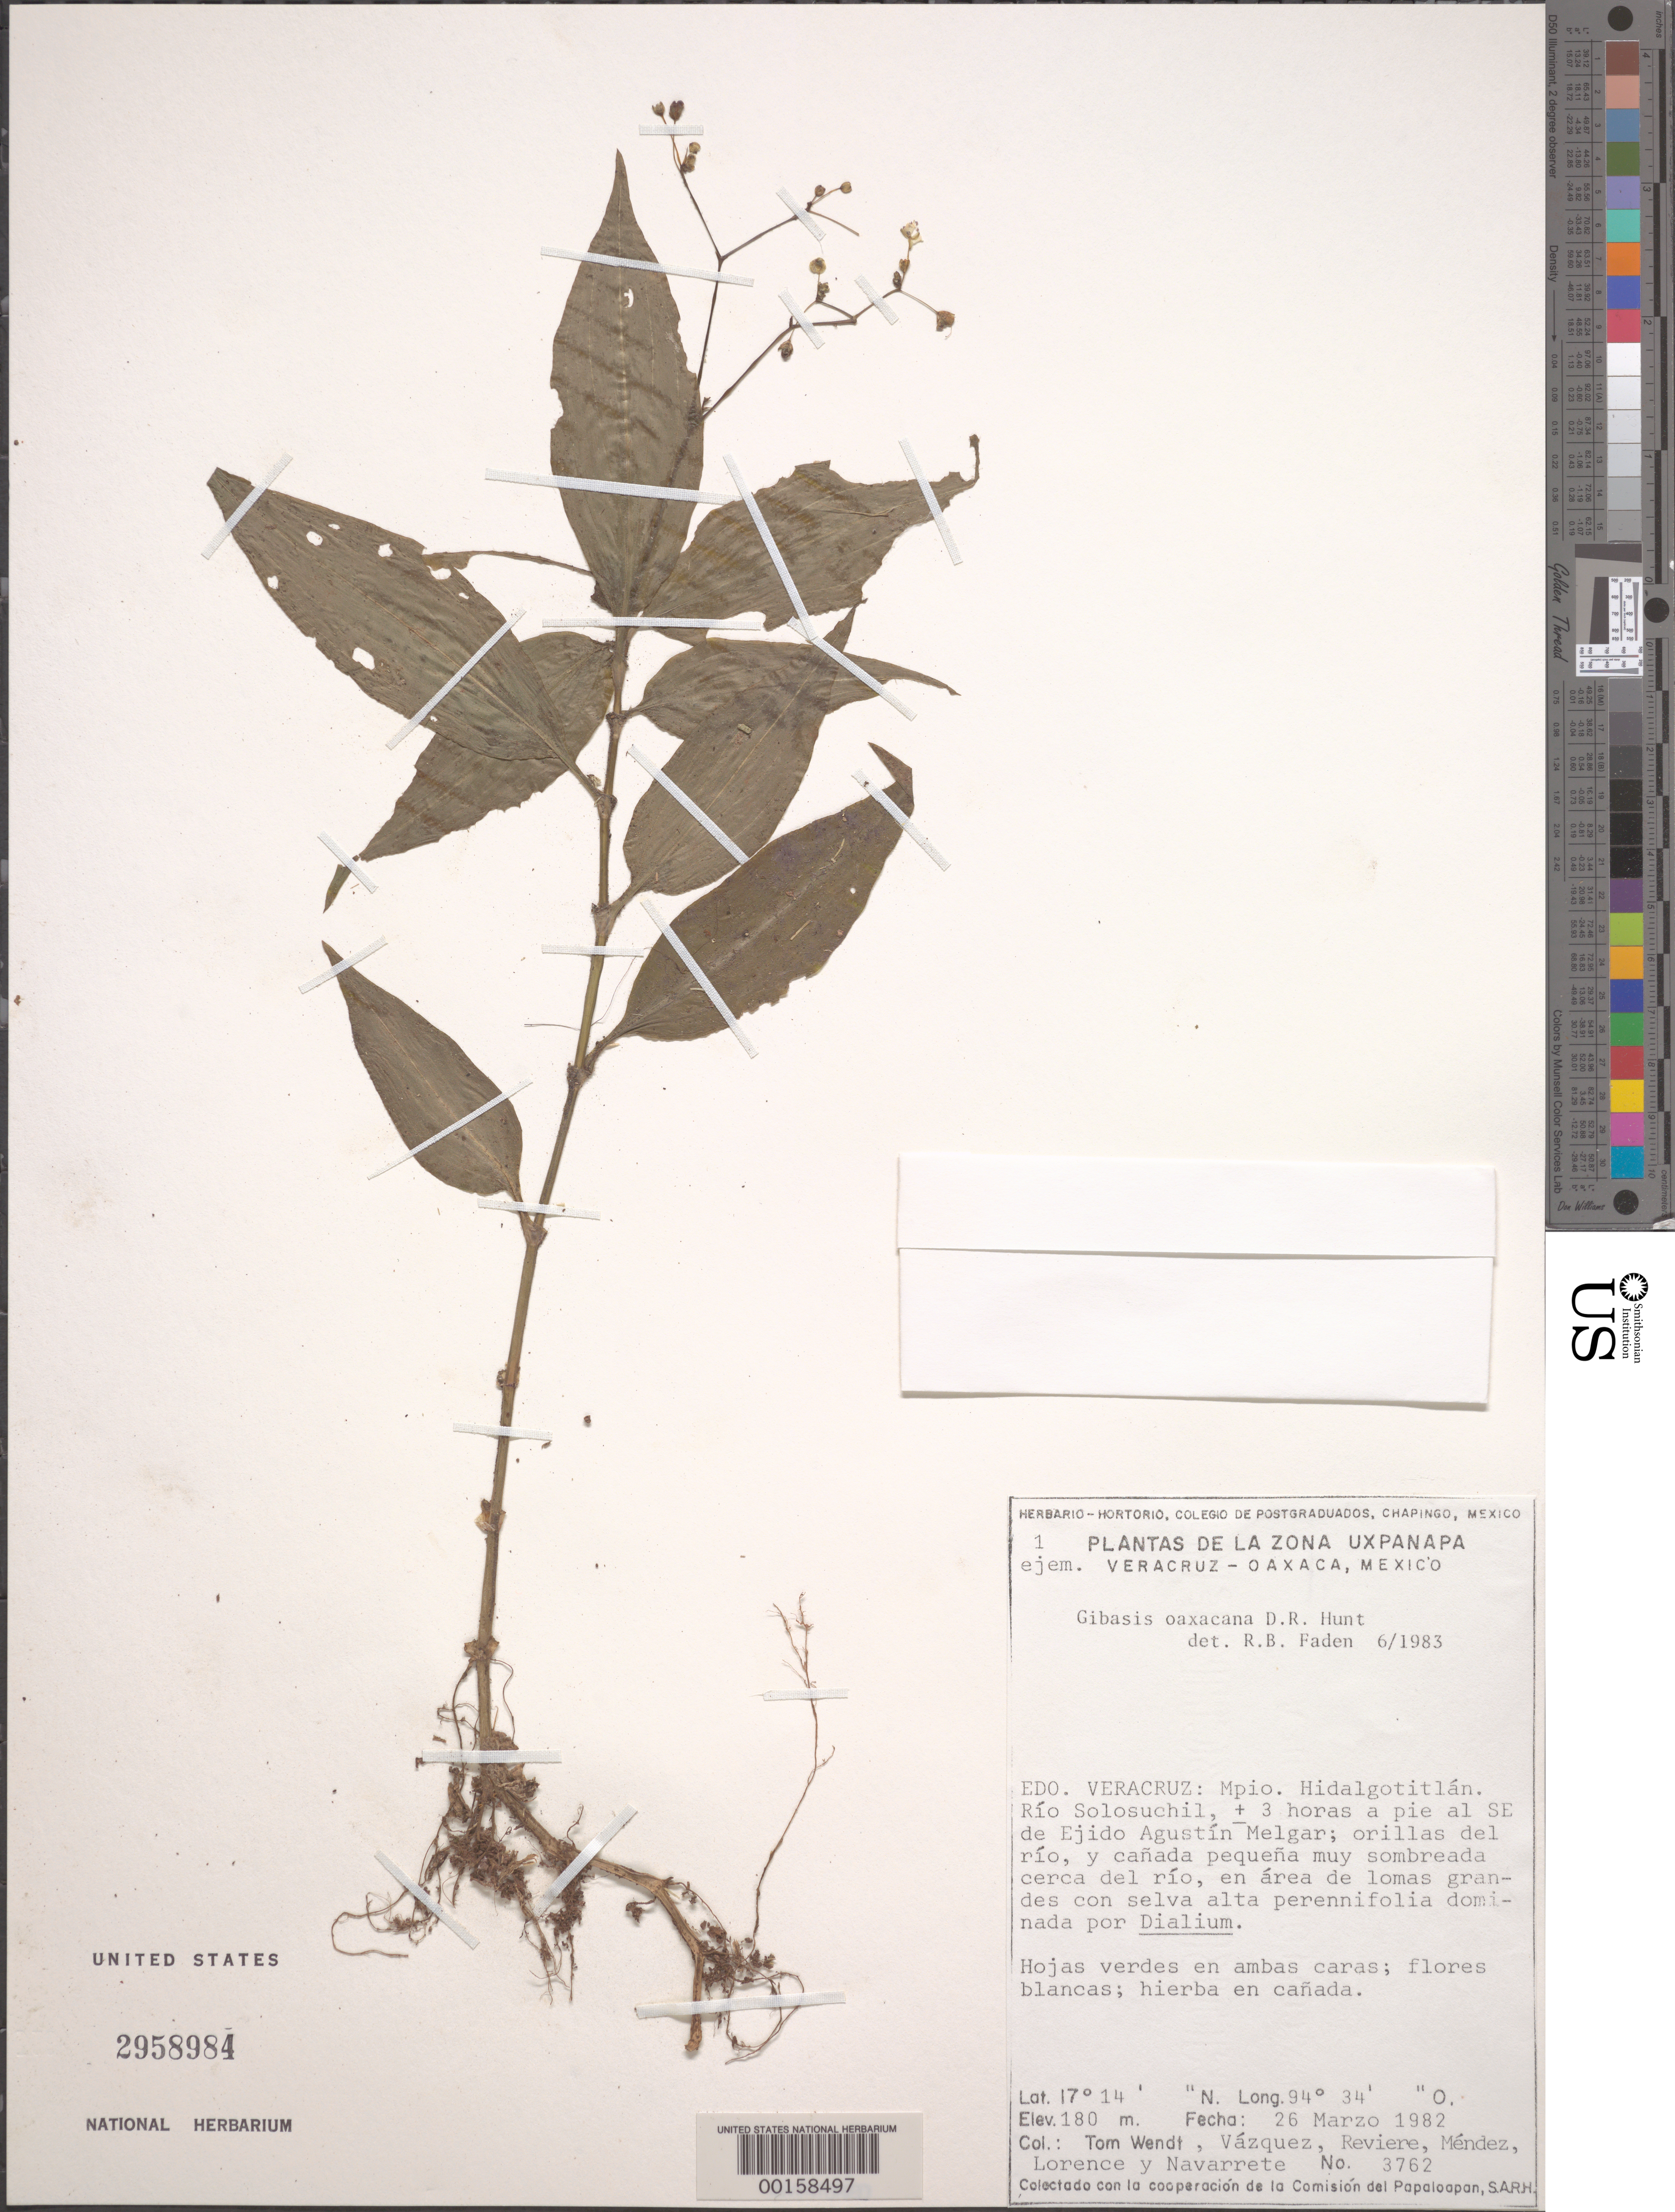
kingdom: Plantae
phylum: Tracheophyta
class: Liliopsida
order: Commelinales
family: Commelinaceae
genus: Gibasis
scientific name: Gibasis oaxacana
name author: D.R. Hunt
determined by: Faden, Robert B., (US), Smithsonian Institution - National Museum of Natural History (UNITED STATES)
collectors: T. L. Wendt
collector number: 3762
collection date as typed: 26 Mar 1982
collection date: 1982-03-26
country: Mexico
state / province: Veracruz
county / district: Hidalgotitlán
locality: Rio solosuchil, SE of ejido agustin melar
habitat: Riverbank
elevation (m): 180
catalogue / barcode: US 2958984